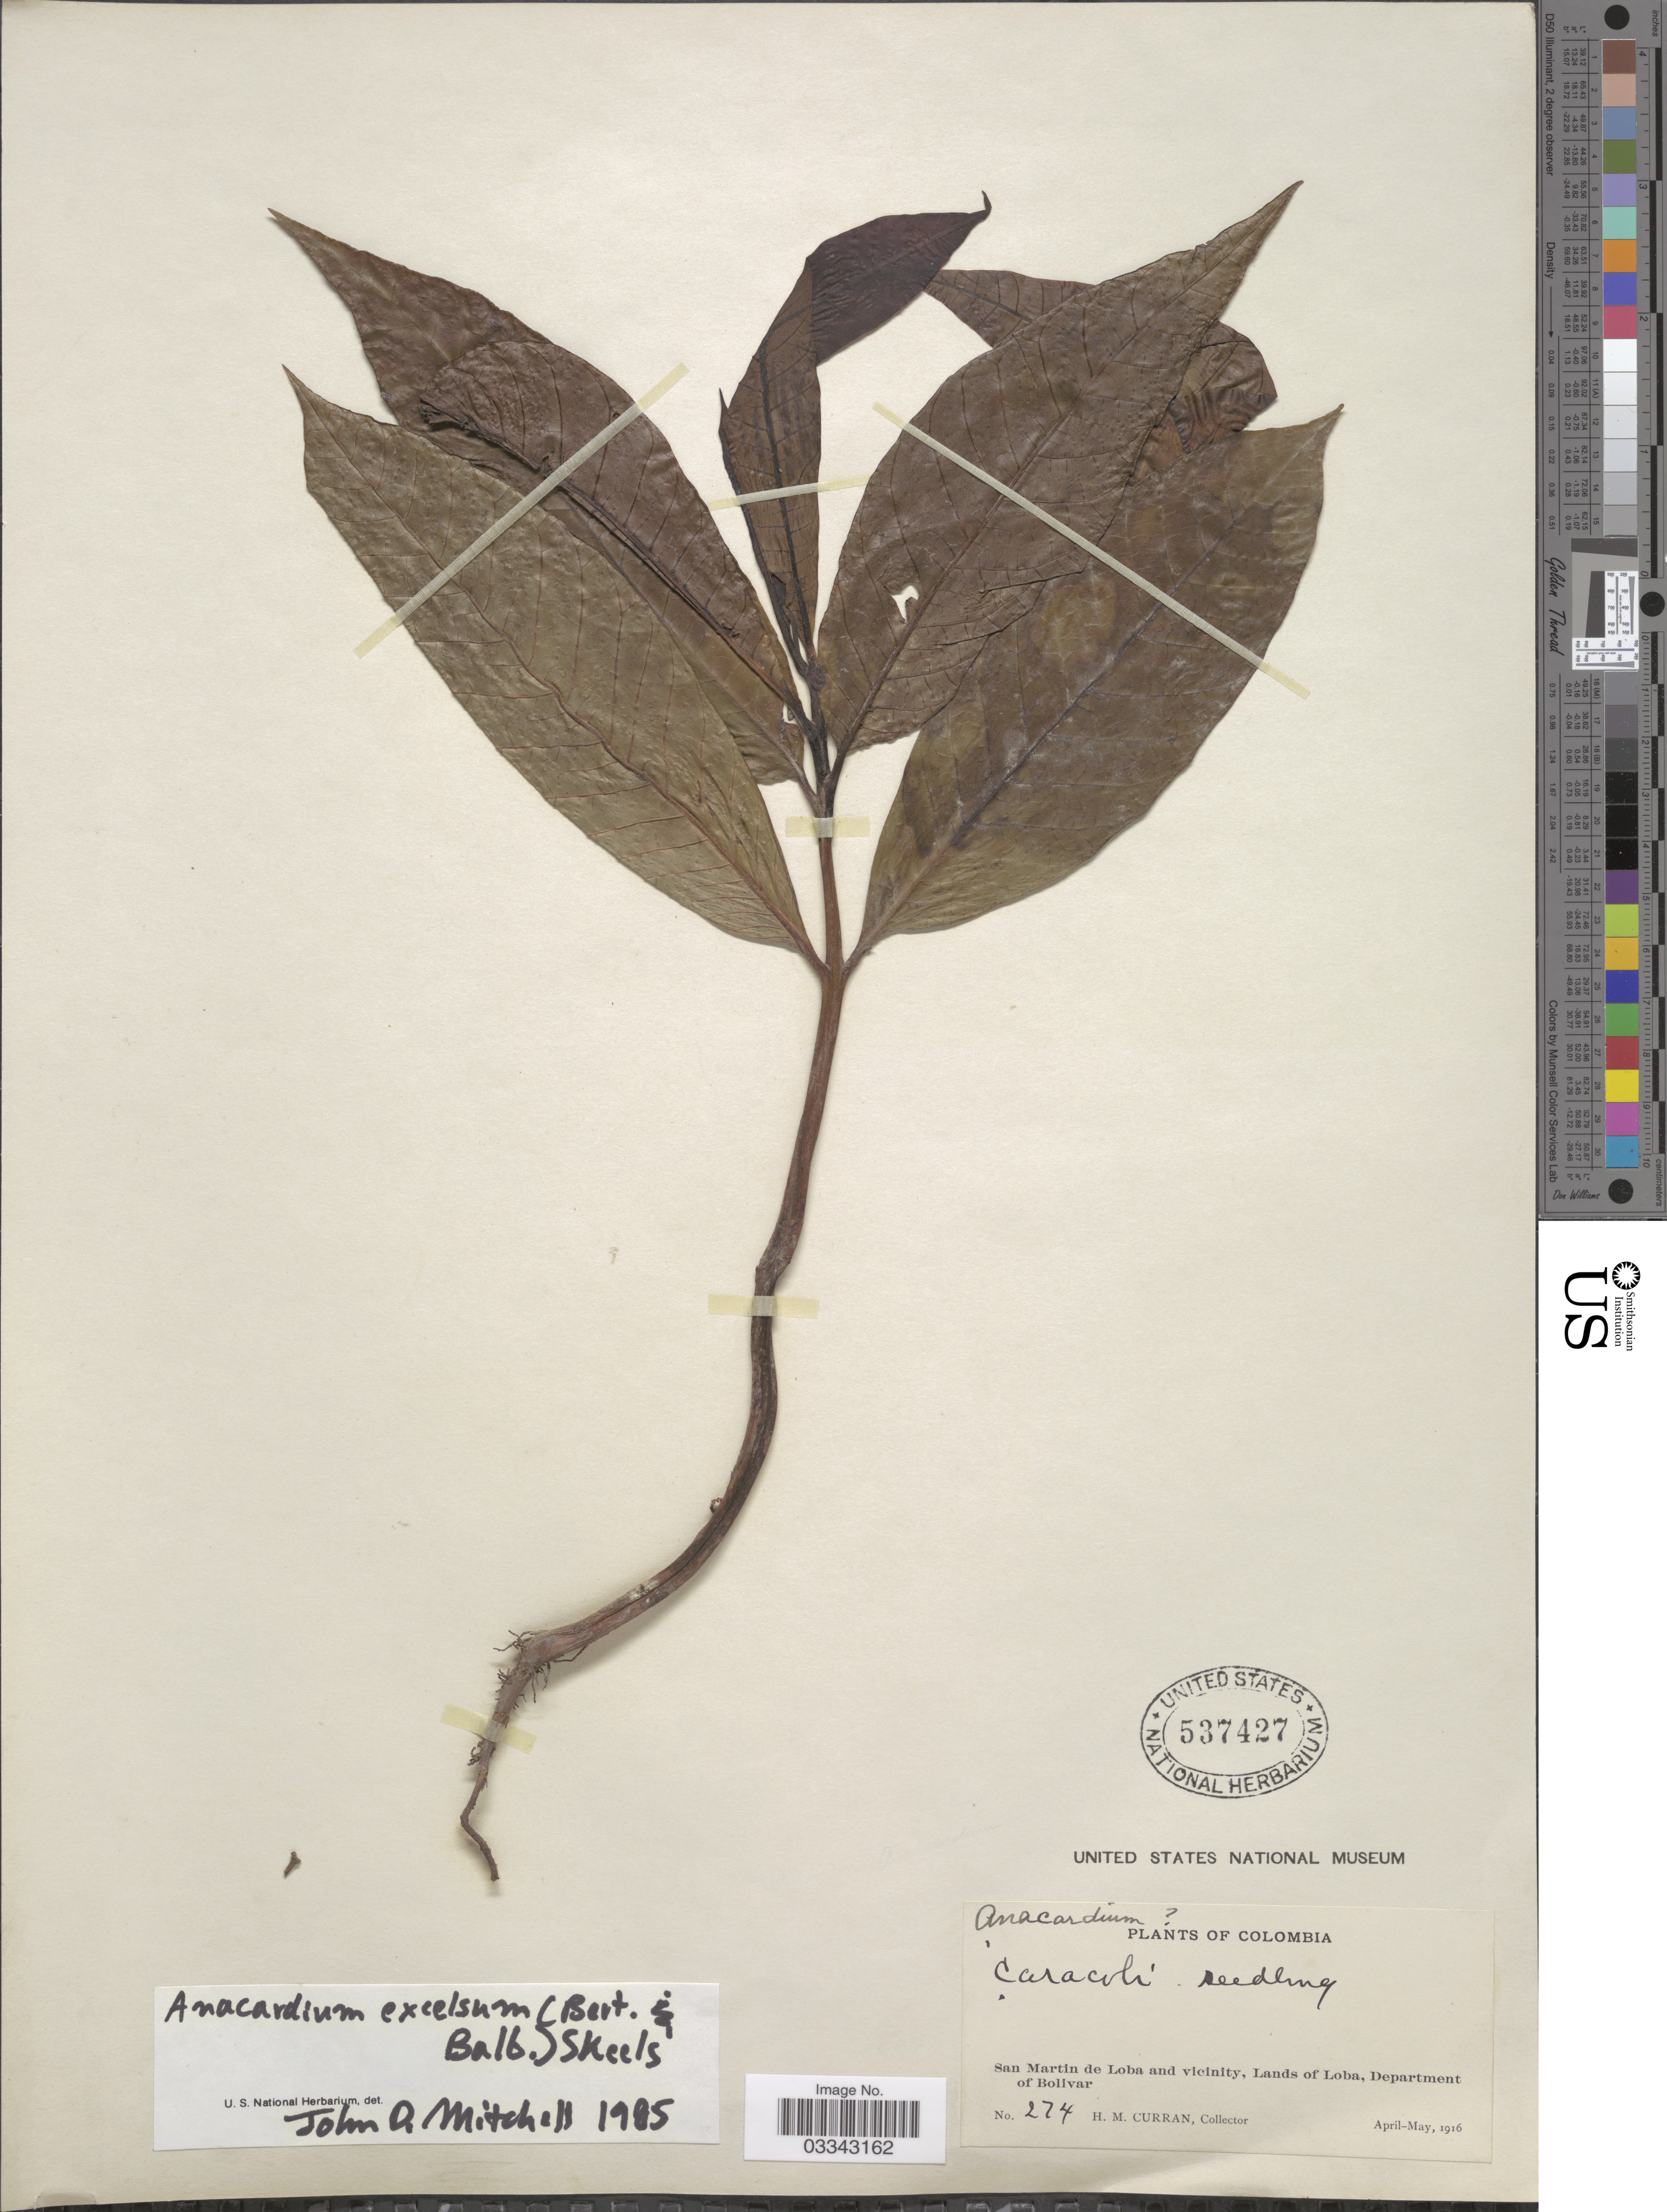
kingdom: Plantae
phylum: Tracheophyta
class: Magnoliopsida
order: Sapindales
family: Anacardiaceae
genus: Anacardium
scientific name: Anacardium excelsum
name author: (Kunth) Skeels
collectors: H. M. Curran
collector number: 274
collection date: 1916-04/1916-05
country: Colombia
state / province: Bolívar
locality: San Martin de Loba and vicinity, Lands of Loba, Department of Bolivar.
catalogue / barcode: US 537427